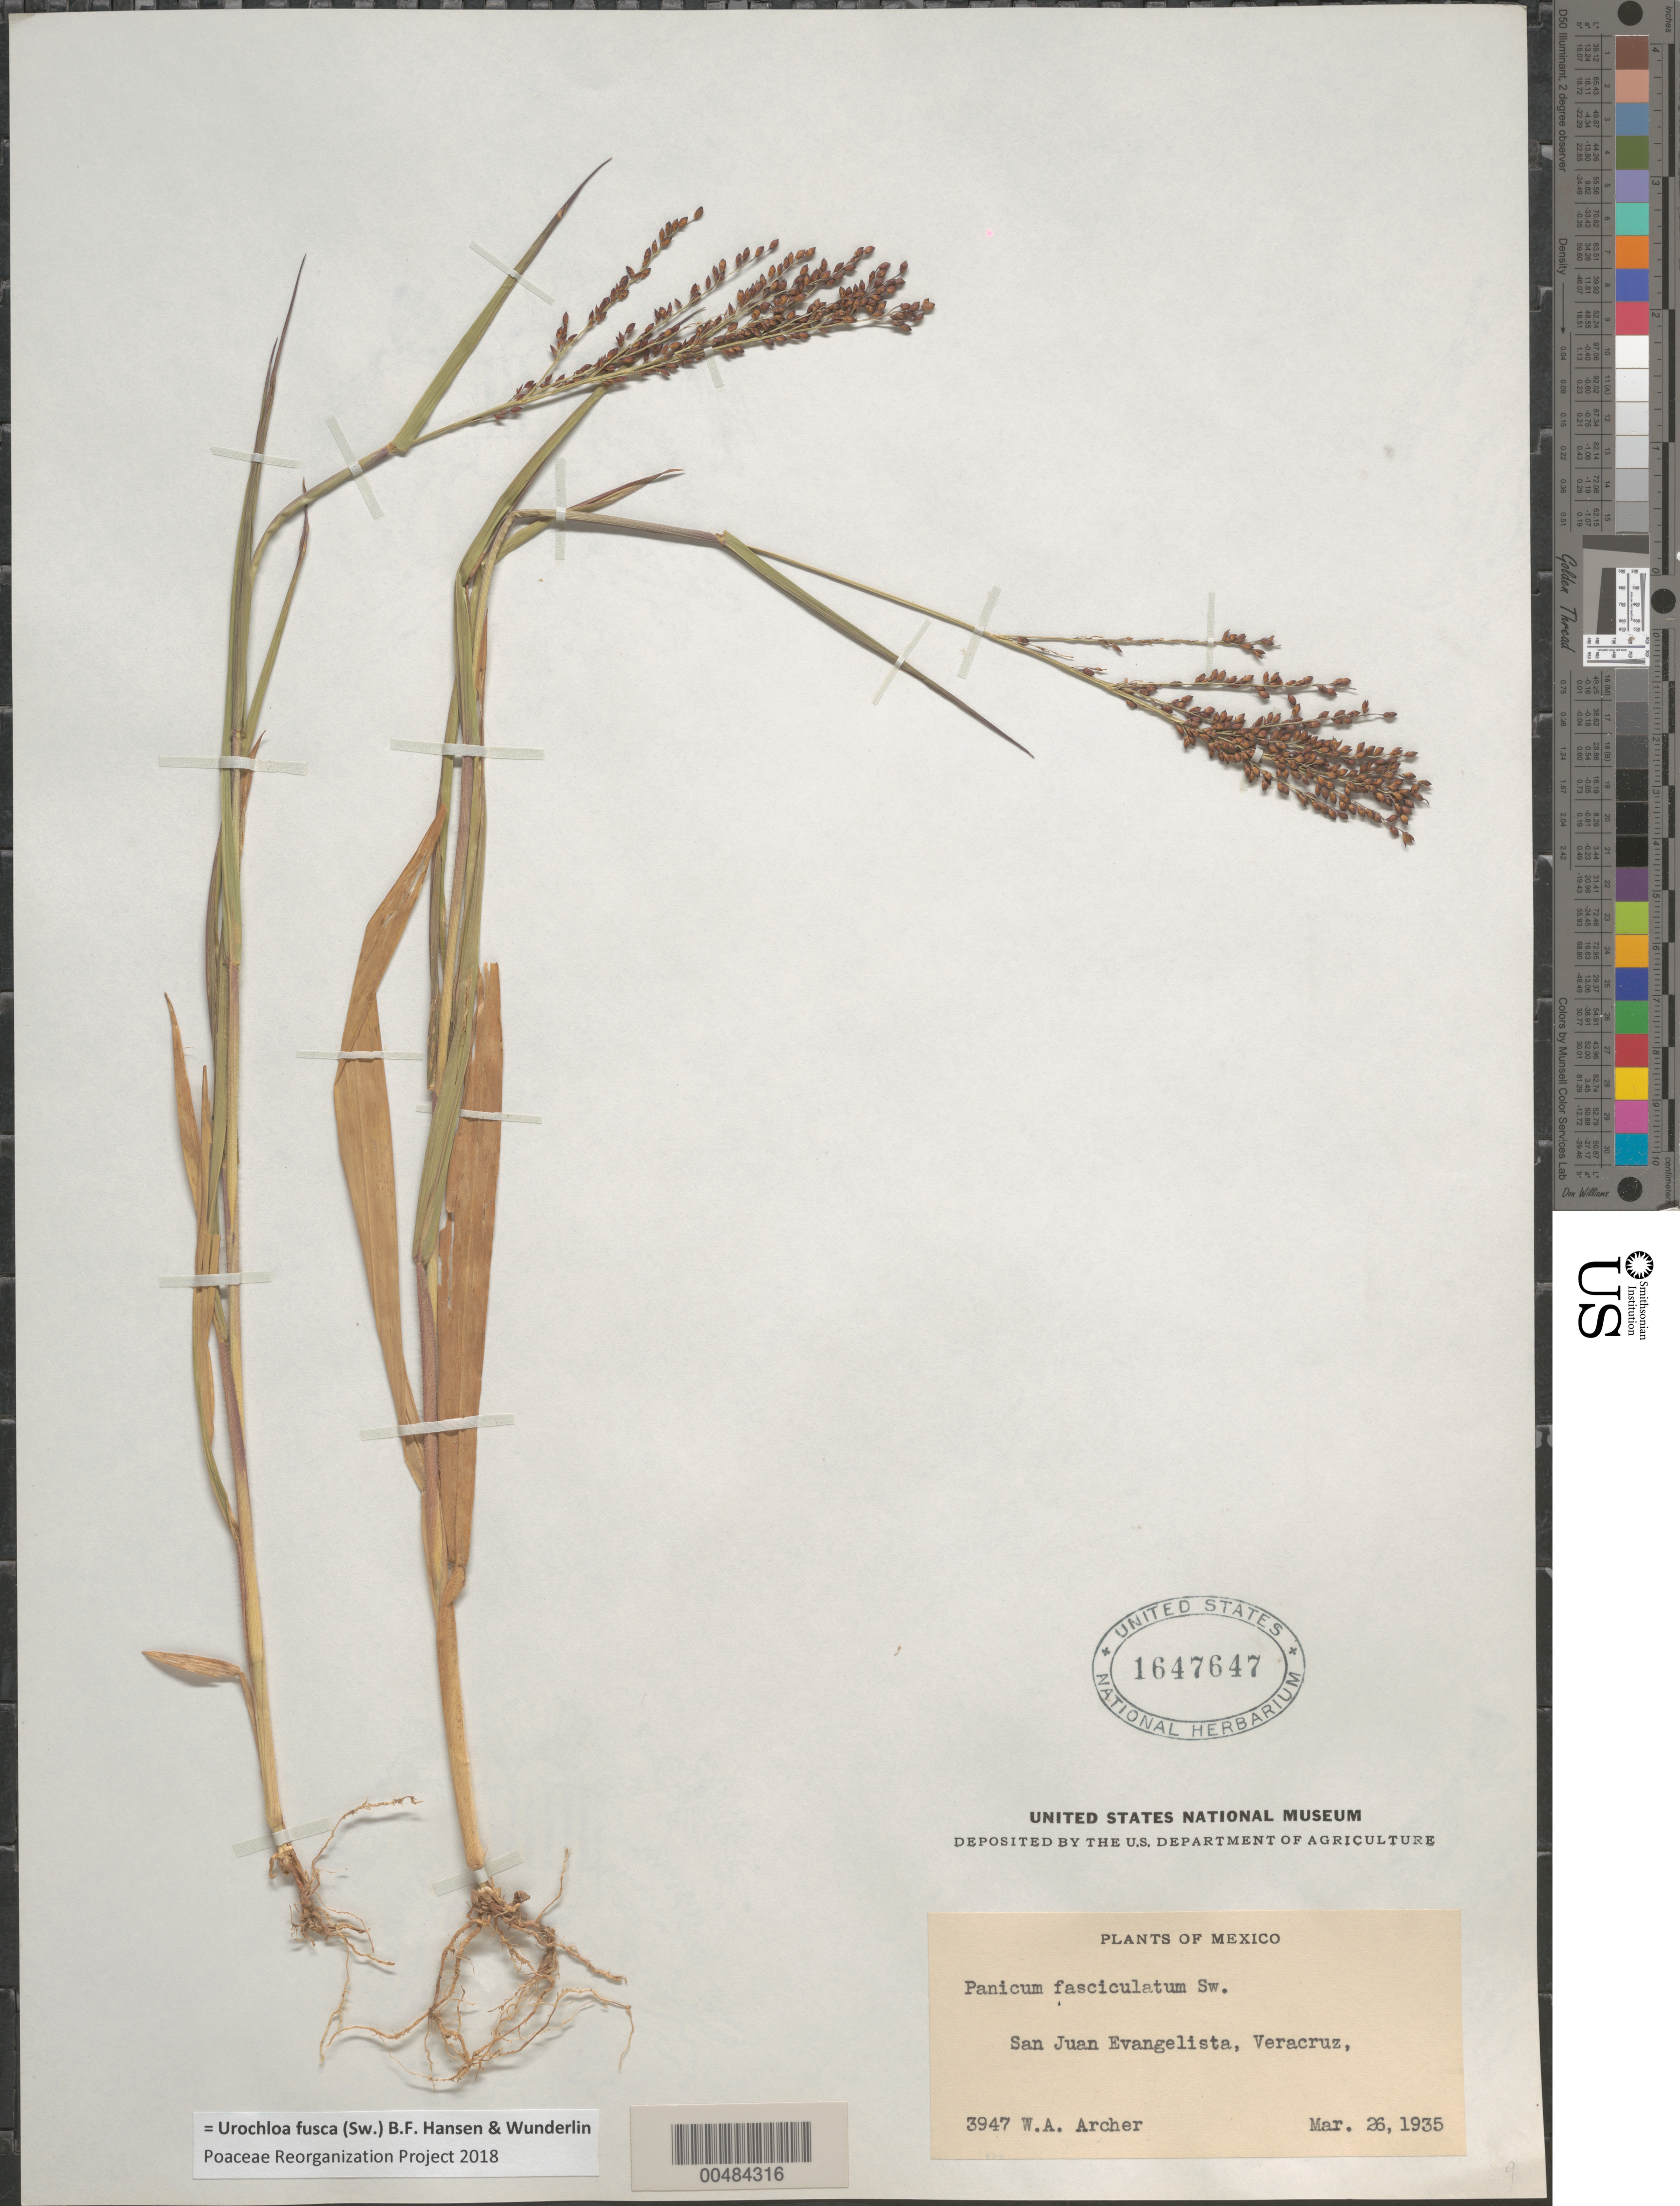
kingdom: Plantae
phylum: Tracheophyta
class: Liliopsida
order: Poales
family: Poaceae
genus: Urochloa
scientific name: Urochloa fusca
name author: (Sw.) B.F. Hansen & Wunderlin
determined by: Poaceae Reorganization Project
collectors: W. A. Archer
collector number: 3947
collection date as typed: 26 Mar 1935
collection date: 1935-03-26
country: Mexico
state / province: Veracruz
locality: San Juan Evangelista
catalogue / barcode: US 1647347